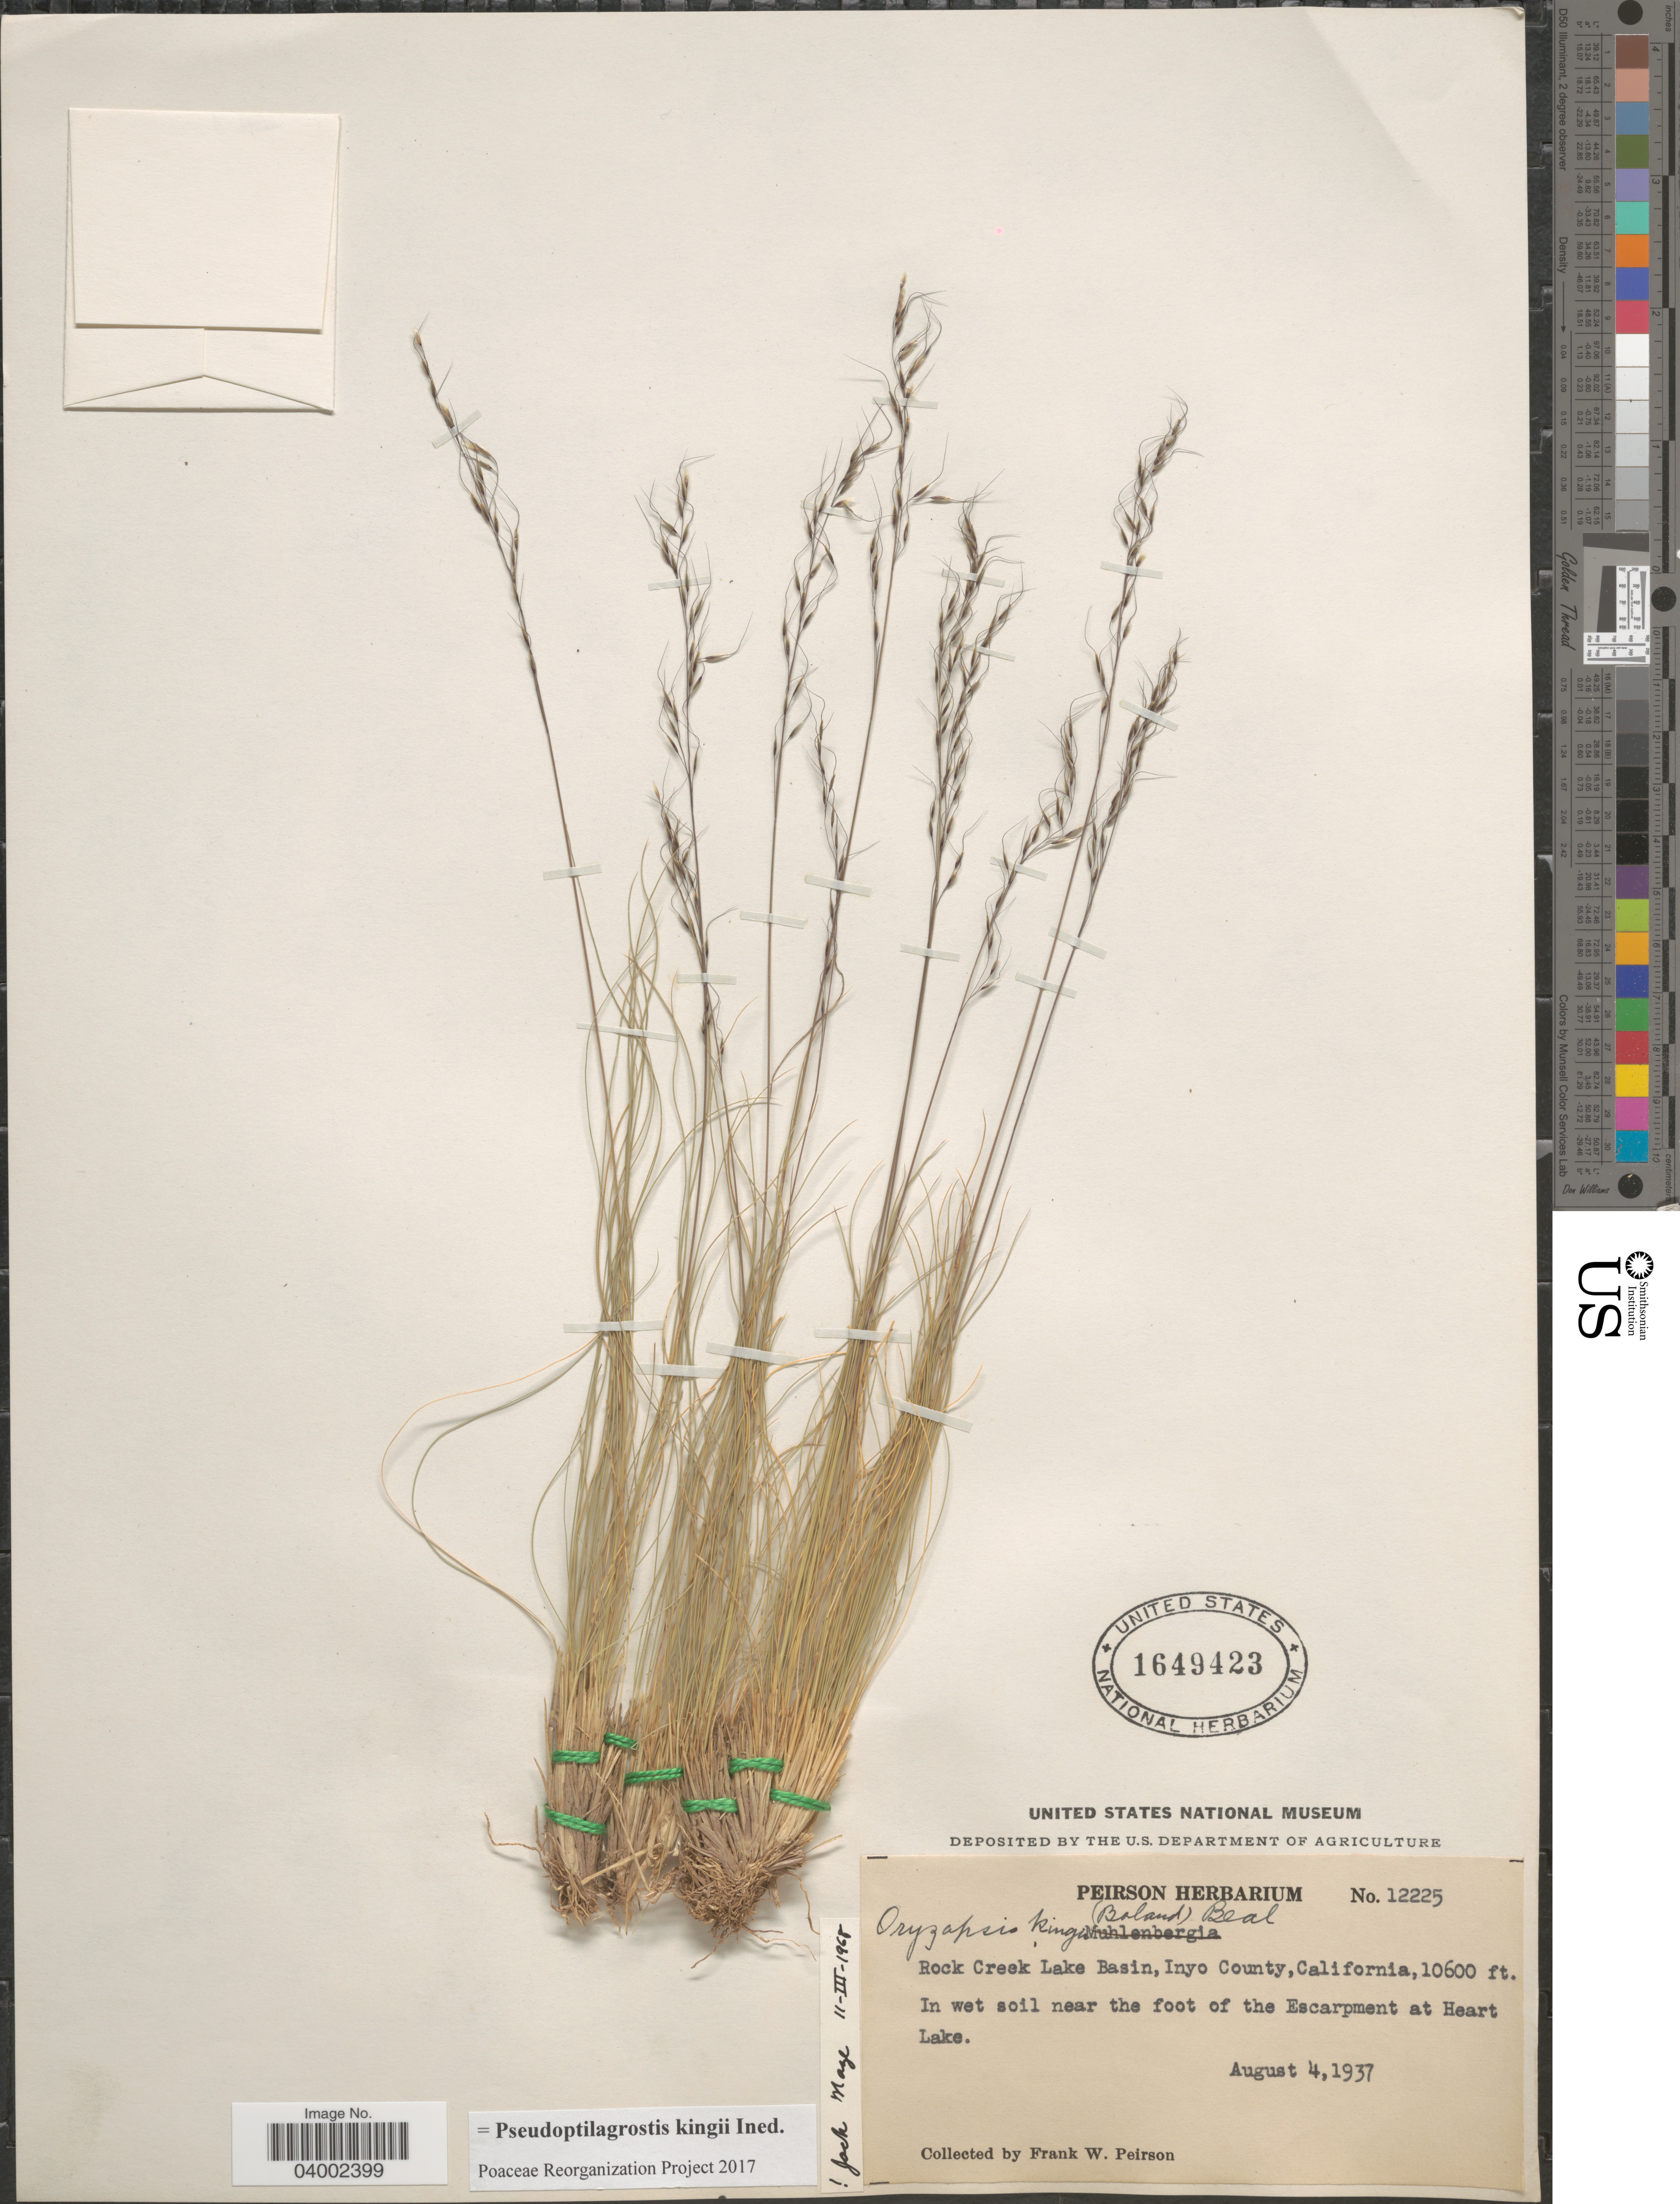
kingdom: Plantae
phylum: Tracheophyta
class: Liliopsida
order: Poales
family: Poaceae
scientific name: Pseudoptilagrostis kingii ined.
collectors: F. Peirson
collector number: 12225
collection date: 1937-08-04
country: United States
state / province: California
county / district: Inyo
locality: Rock Creek Lake Basin, Inyo County. In wet soil near the foot of the Escarpment at Heart Lake.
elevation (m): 3231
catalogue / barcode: US 1649423